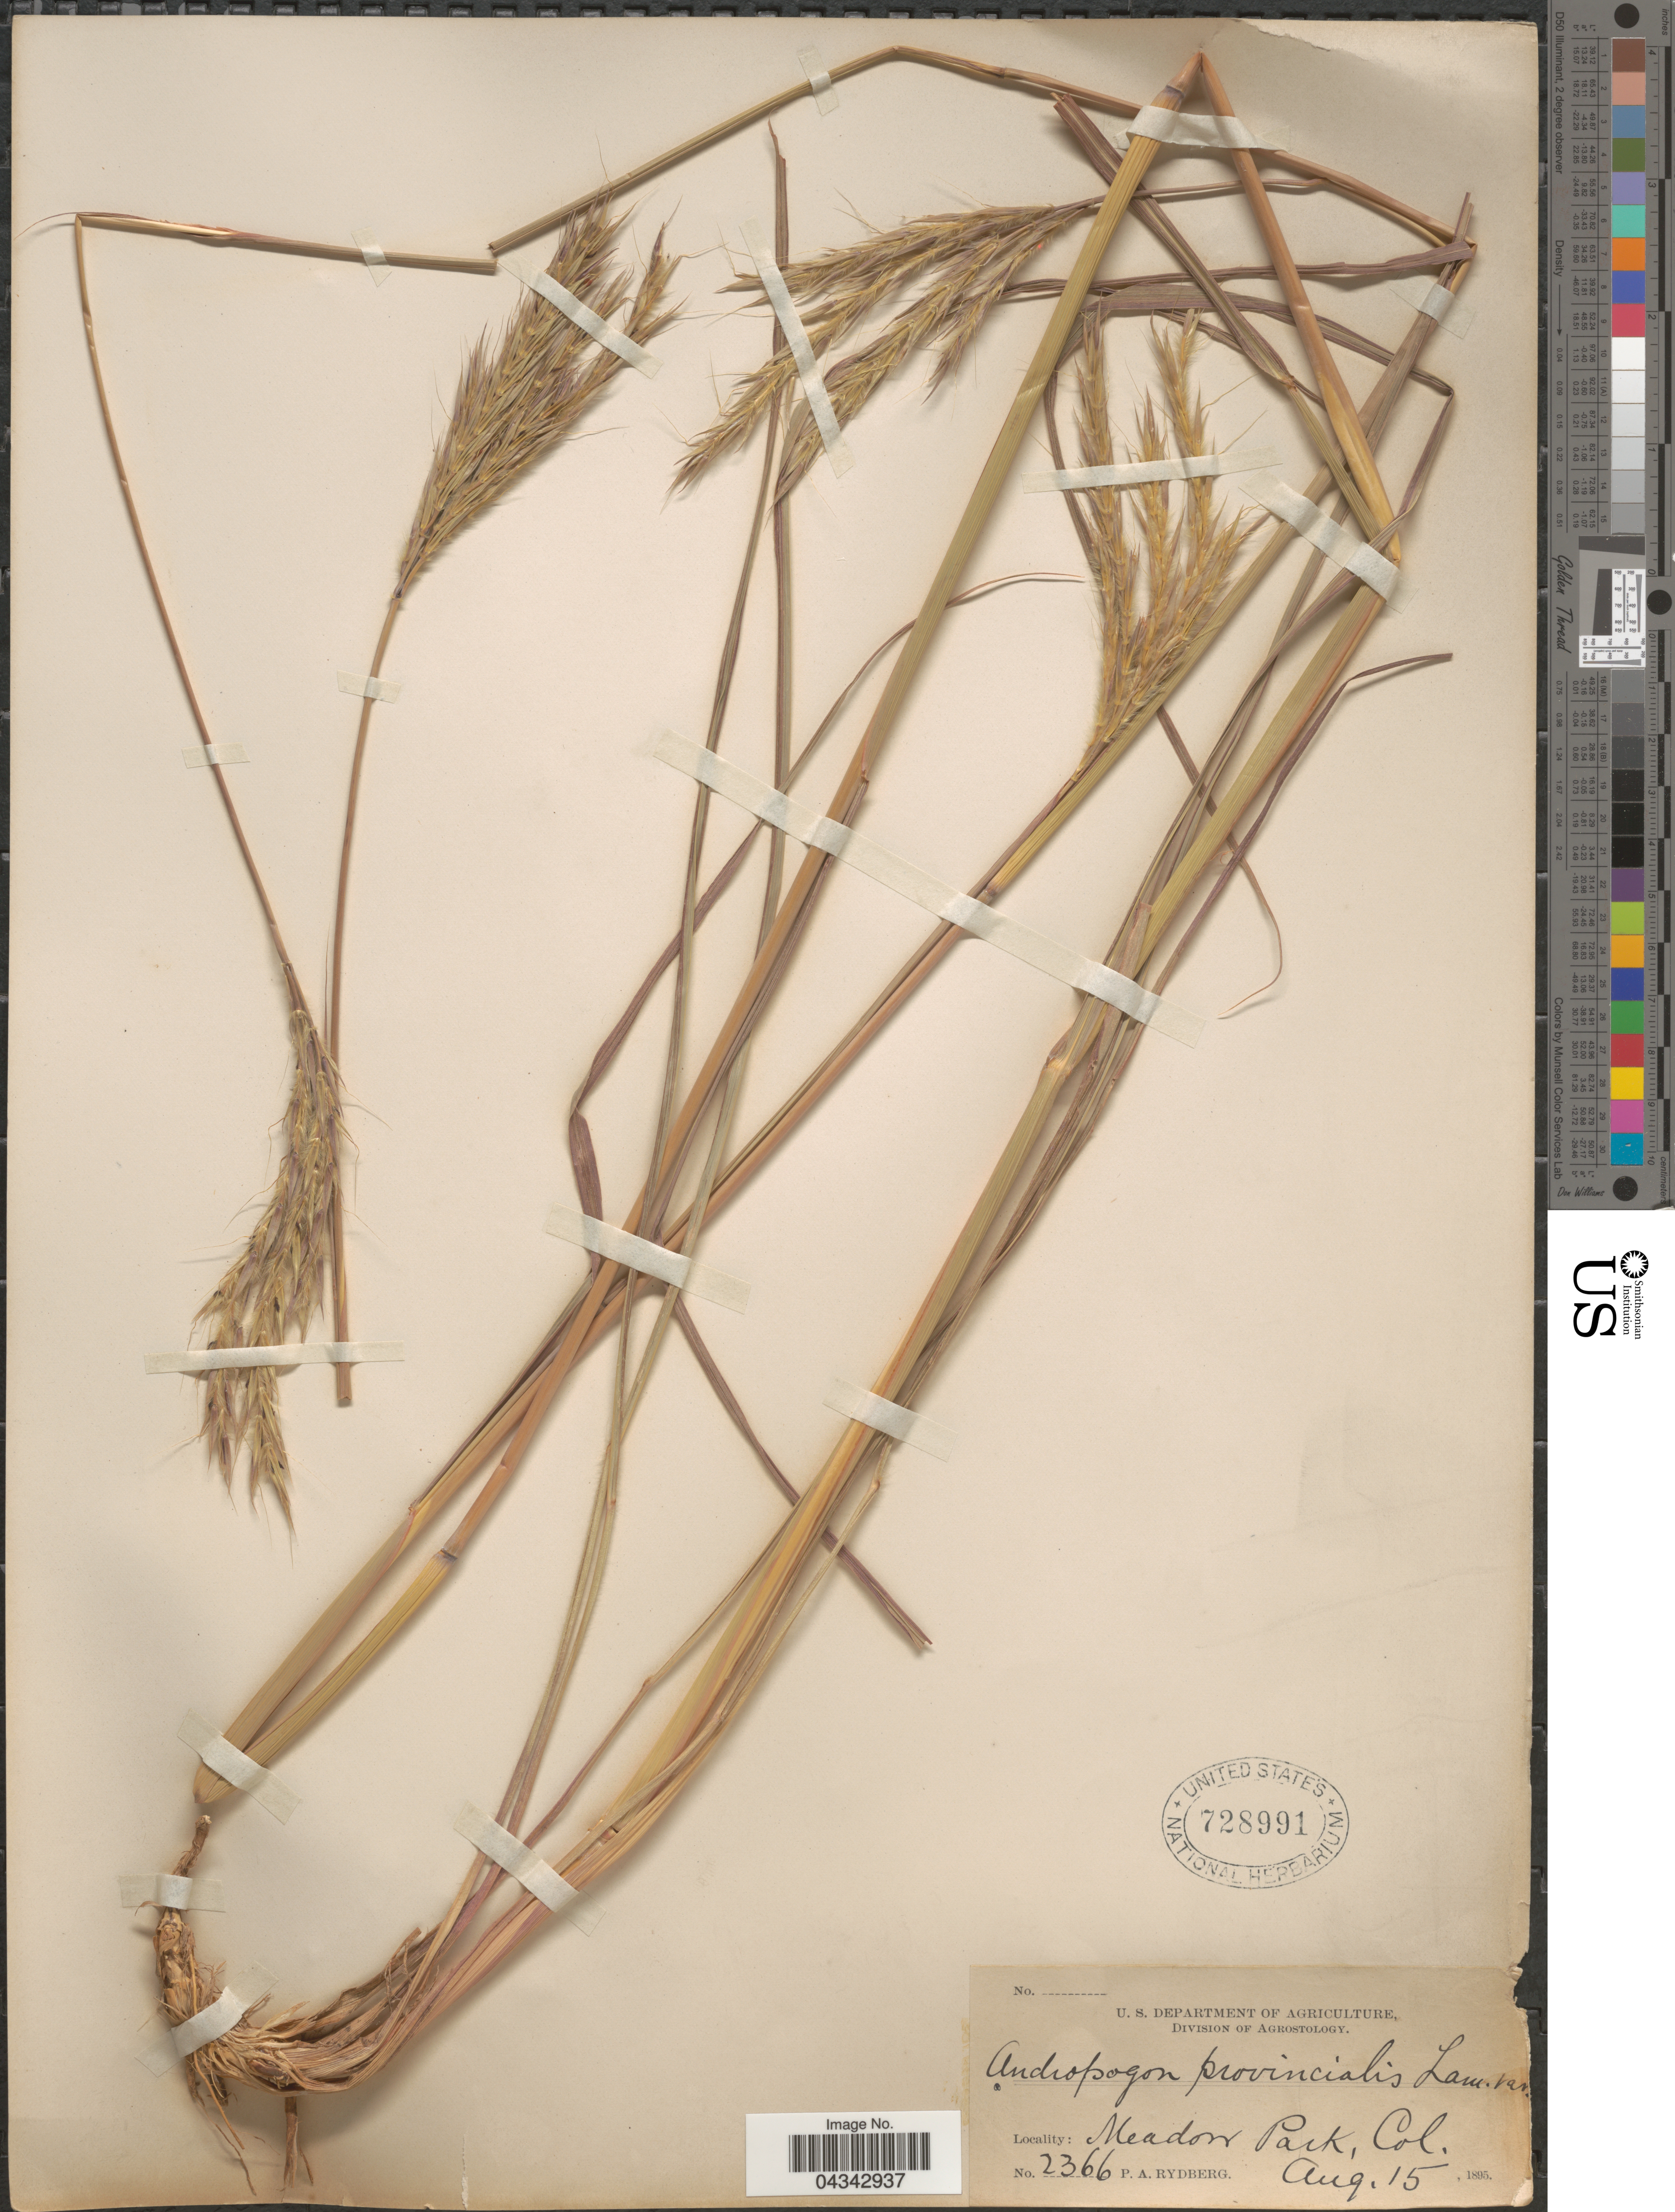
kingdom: Plantae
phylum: Tracheophyta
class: Liliopsida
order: Poales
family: Poaceae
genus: Andropogon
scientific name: Andropogon gerardii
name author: Vitman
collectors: P. A. Rydberg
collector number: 2366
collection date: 1895-08-15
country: United States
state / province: Colorado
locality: Meadow Park.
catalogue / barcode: US 728991